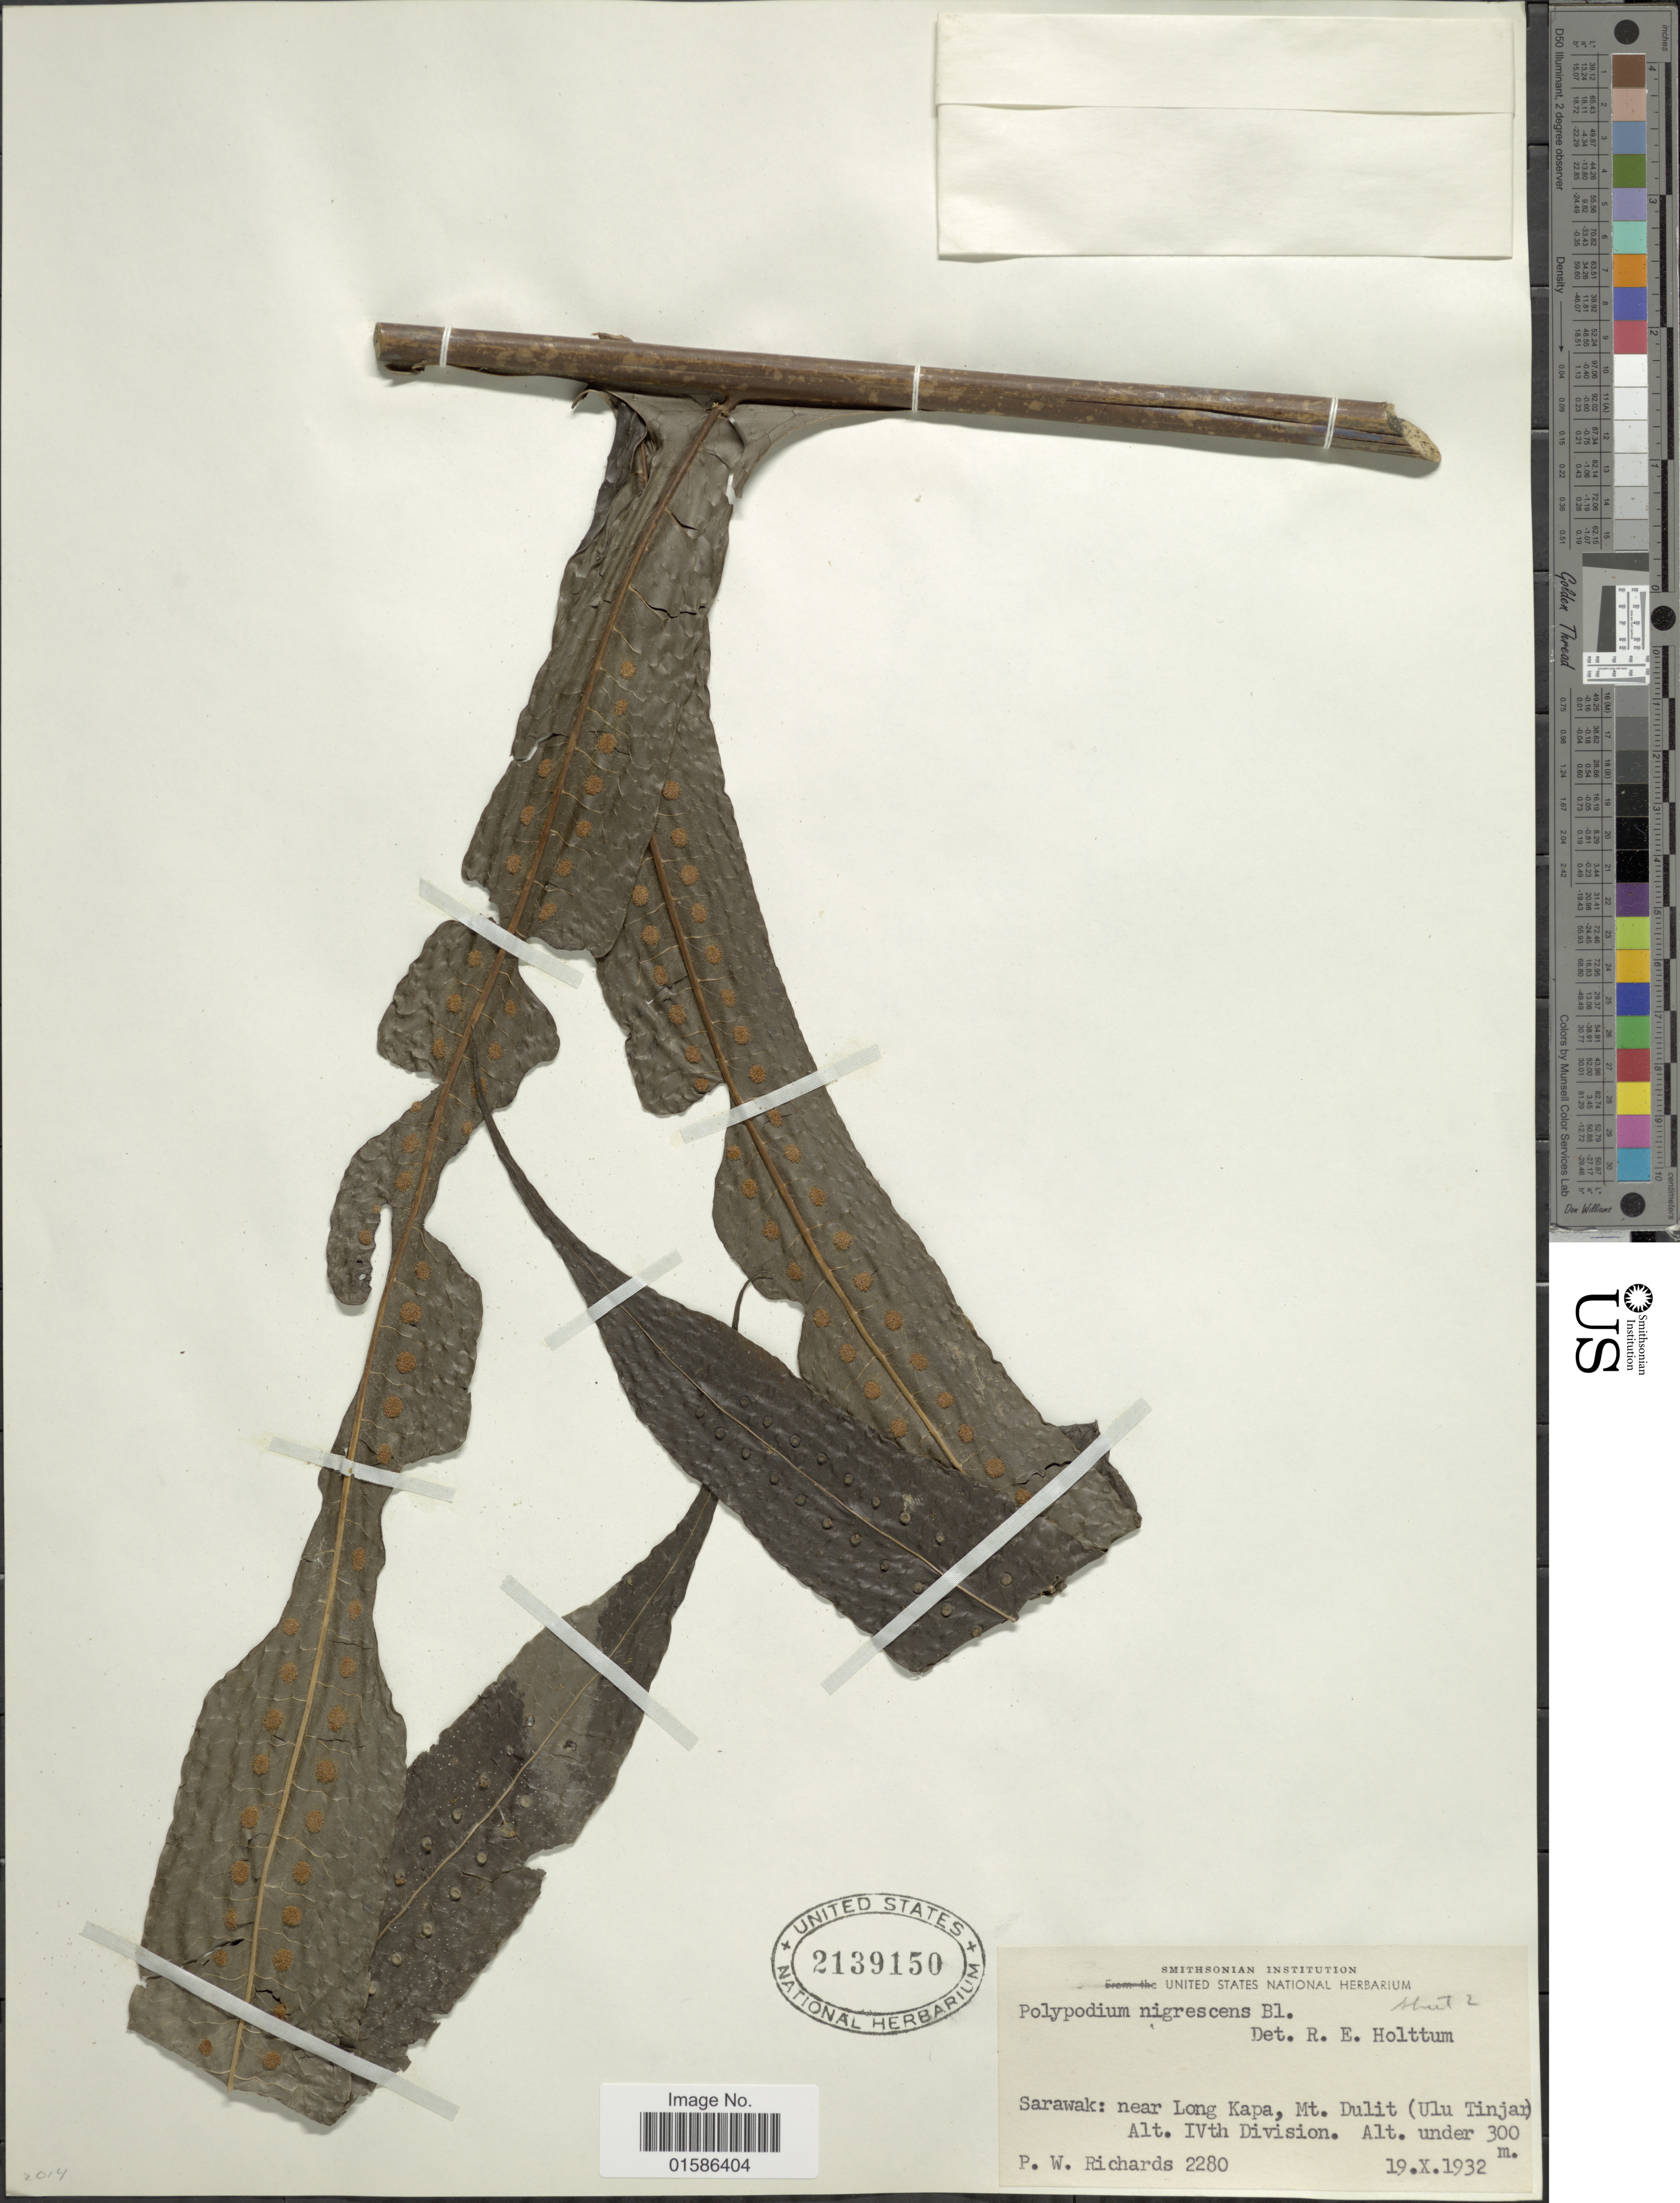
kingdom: Plantae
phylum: Tracheophyta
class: Polypodiopsida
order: Polypodiales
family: Polypodiaceae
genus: Microsorum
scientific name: Microsorum membranifolium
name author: (R. Br.) Ching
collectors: P. Richards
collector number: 2280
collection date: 1932-10-19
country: Malaysia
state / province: Sarawak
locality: Near Long Kapa, Mt Dulit (Ulu Tinjar) Alt. IV Division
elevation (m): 300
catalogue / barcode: US 2139150